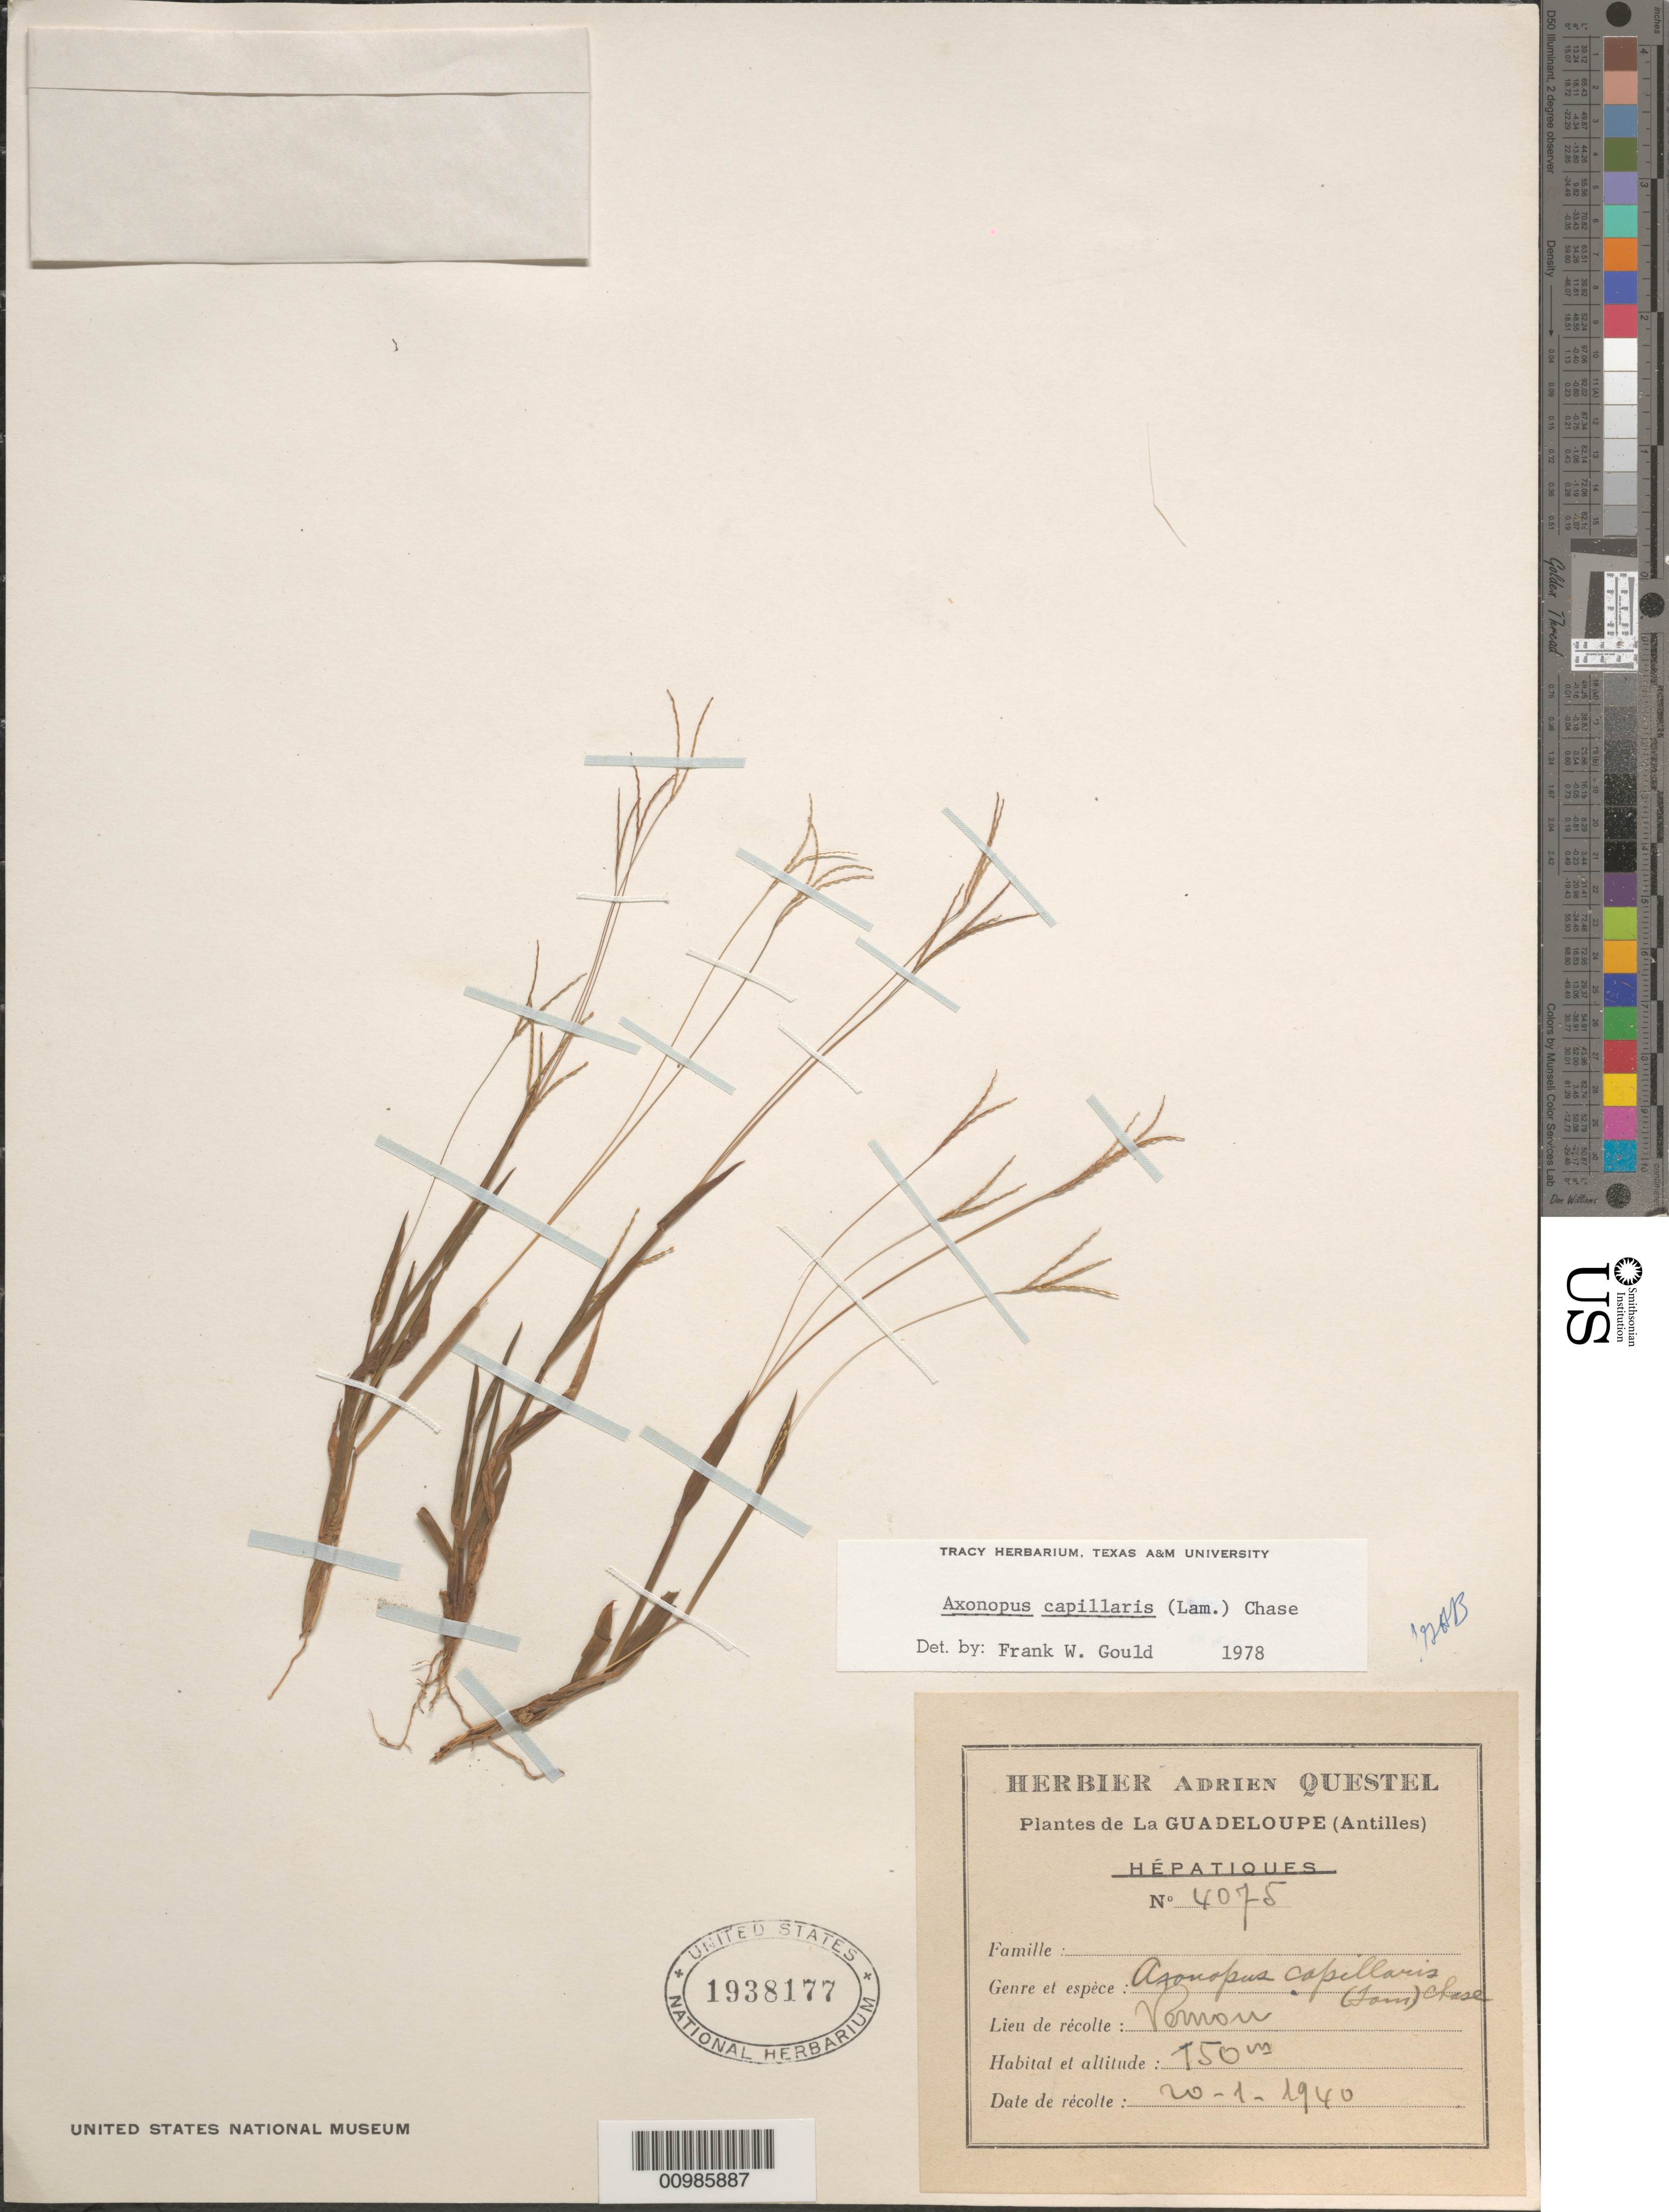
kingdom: Plantae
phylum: Tracheophyta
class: Liliopsida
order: Poales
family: Poaceae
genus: Axonopus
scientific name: Axonopus capillaris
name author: (Lam.) Chase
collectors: A. Questel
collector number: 4075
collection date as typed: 20 Jan 1940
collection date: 1940-01-20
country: Guadeloupe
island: Basse Terre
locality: Mont Vernon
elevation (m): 150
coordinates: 0 N, 0 E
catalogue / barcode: US 1938177